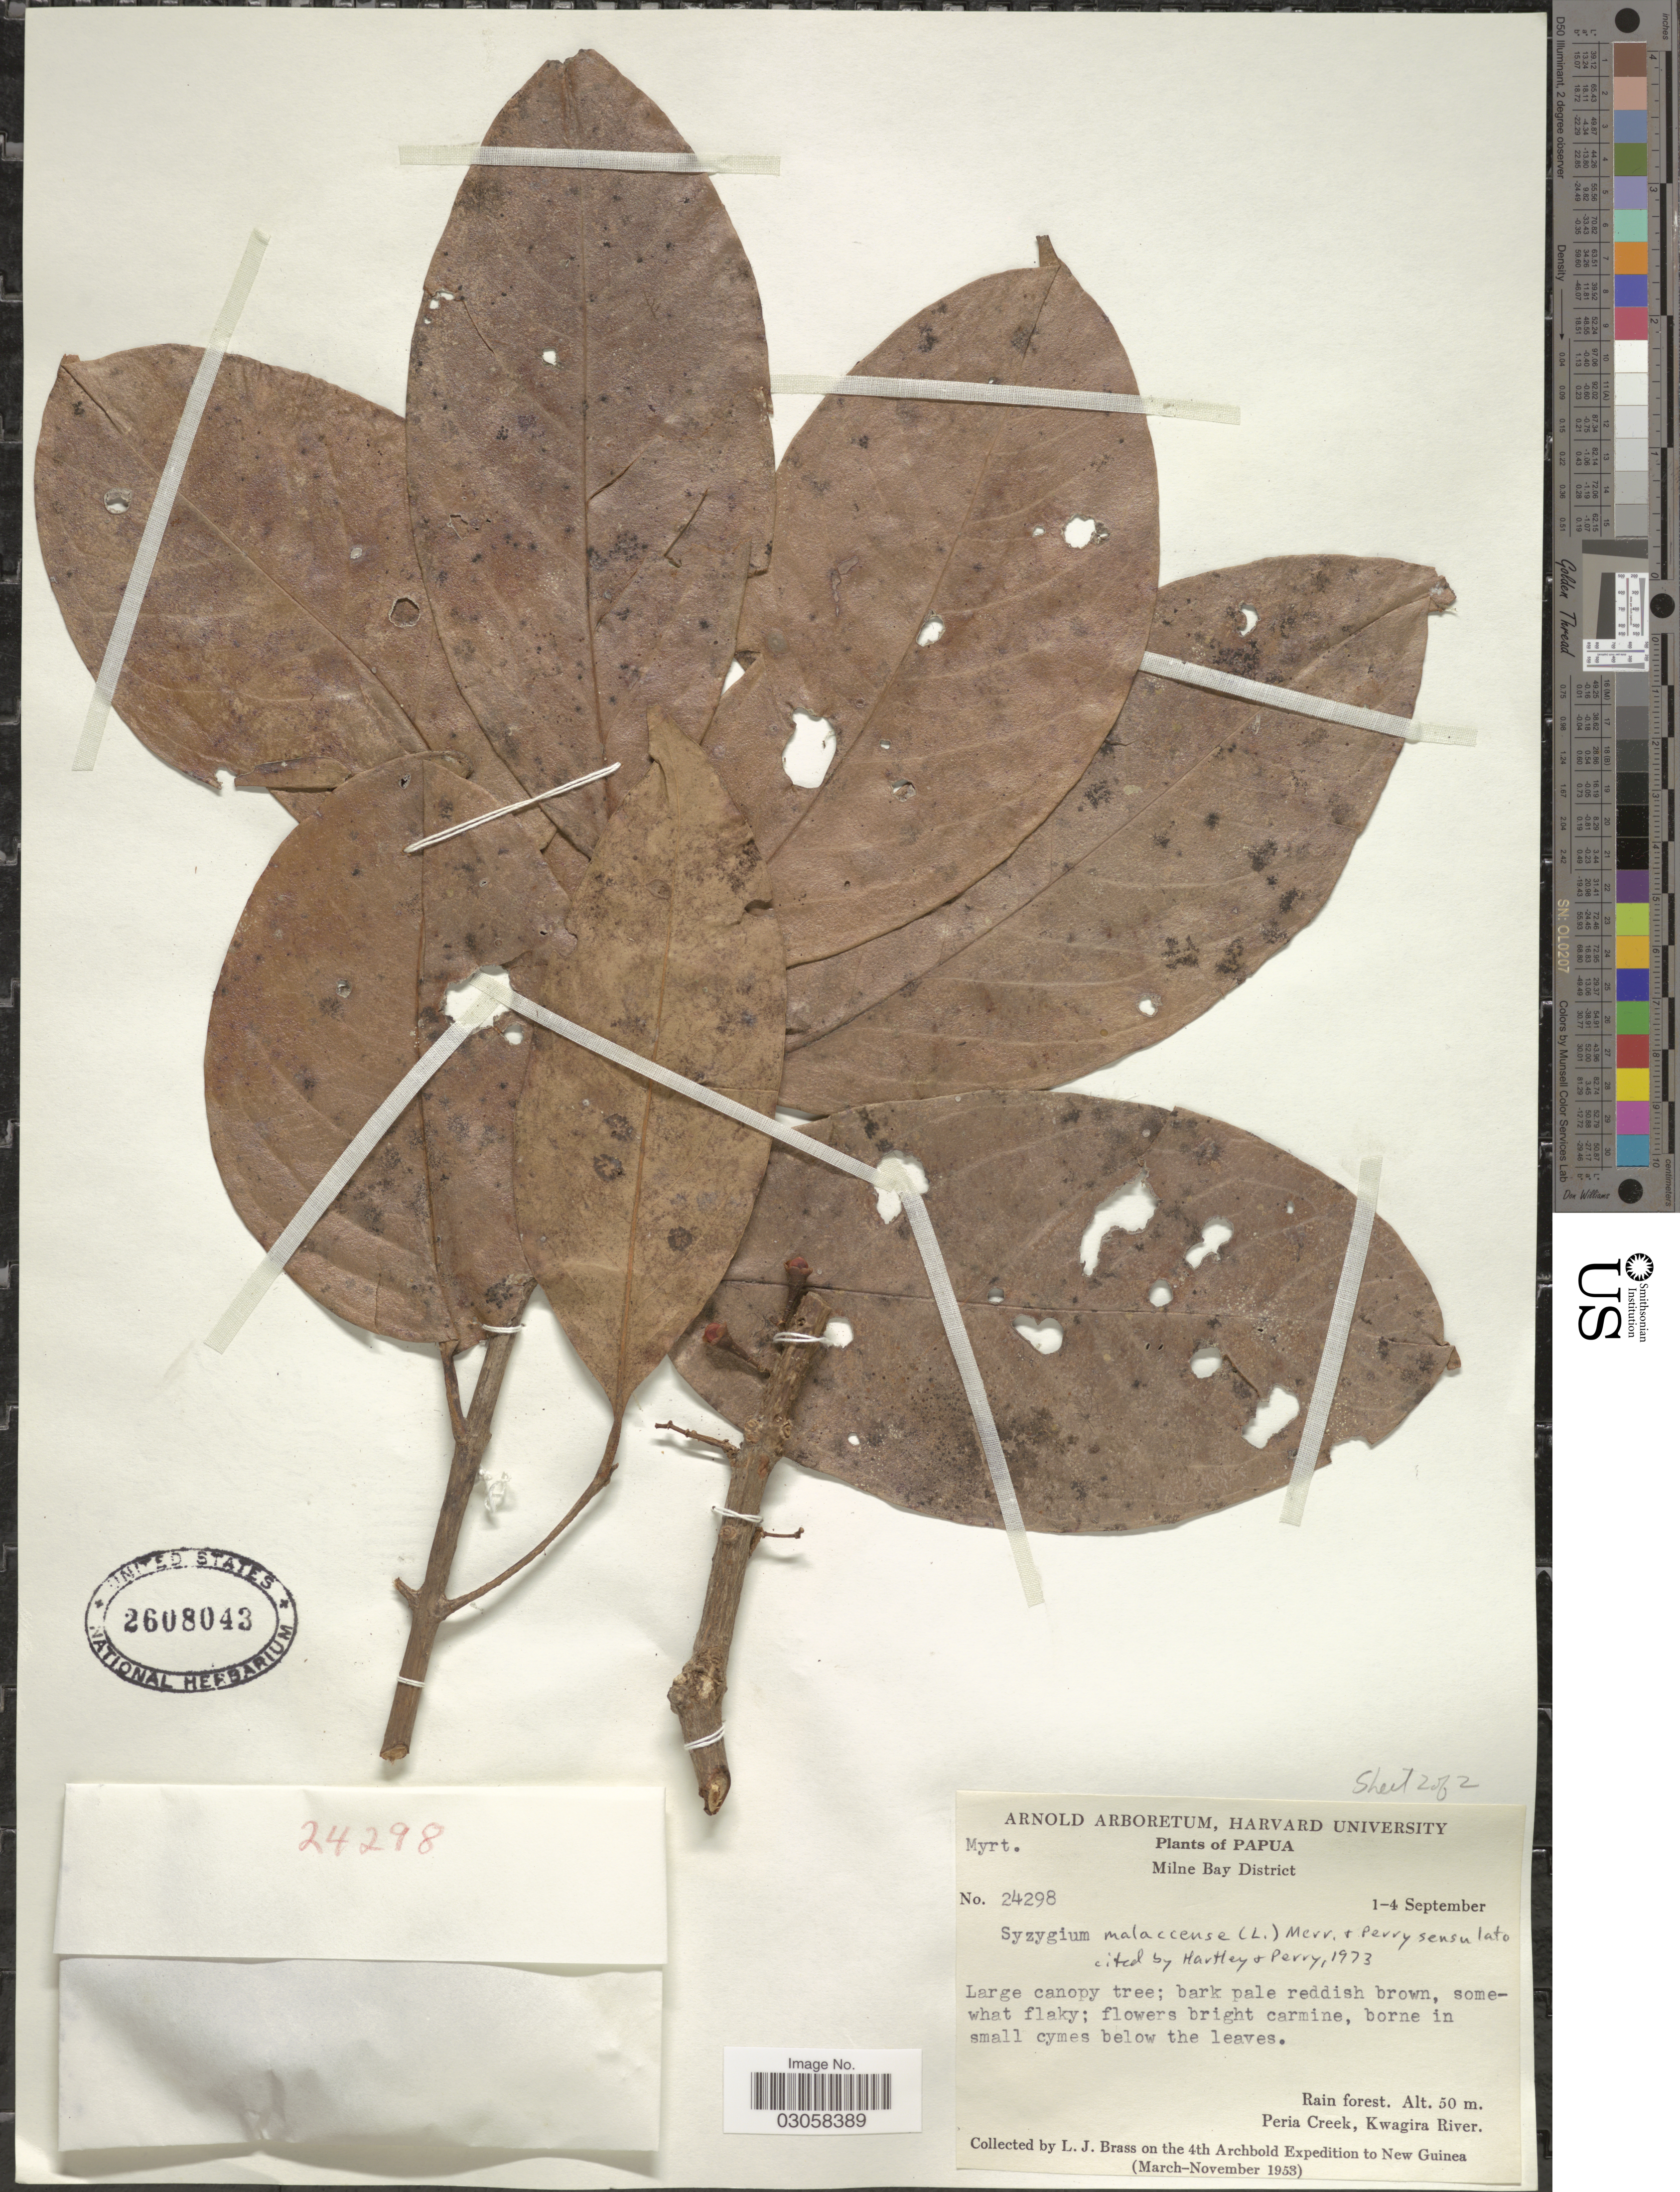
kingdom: Plantae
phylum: Tracheophyta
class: Magnoliopsida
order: Myrtales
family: Myrtaceae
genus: Syzygium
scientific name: Syzygium malaccense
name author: (L.) Merr. & L.M. Perry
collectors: L. J. Brass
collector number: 24298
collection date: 1953-09-01/1953-09-04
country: Papua New Guinea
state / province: Milne Bay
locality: Papua. Milne Bay District. Peria Creek, Kwagira River. New Guinea.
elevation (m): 50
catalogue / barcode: US 2608043